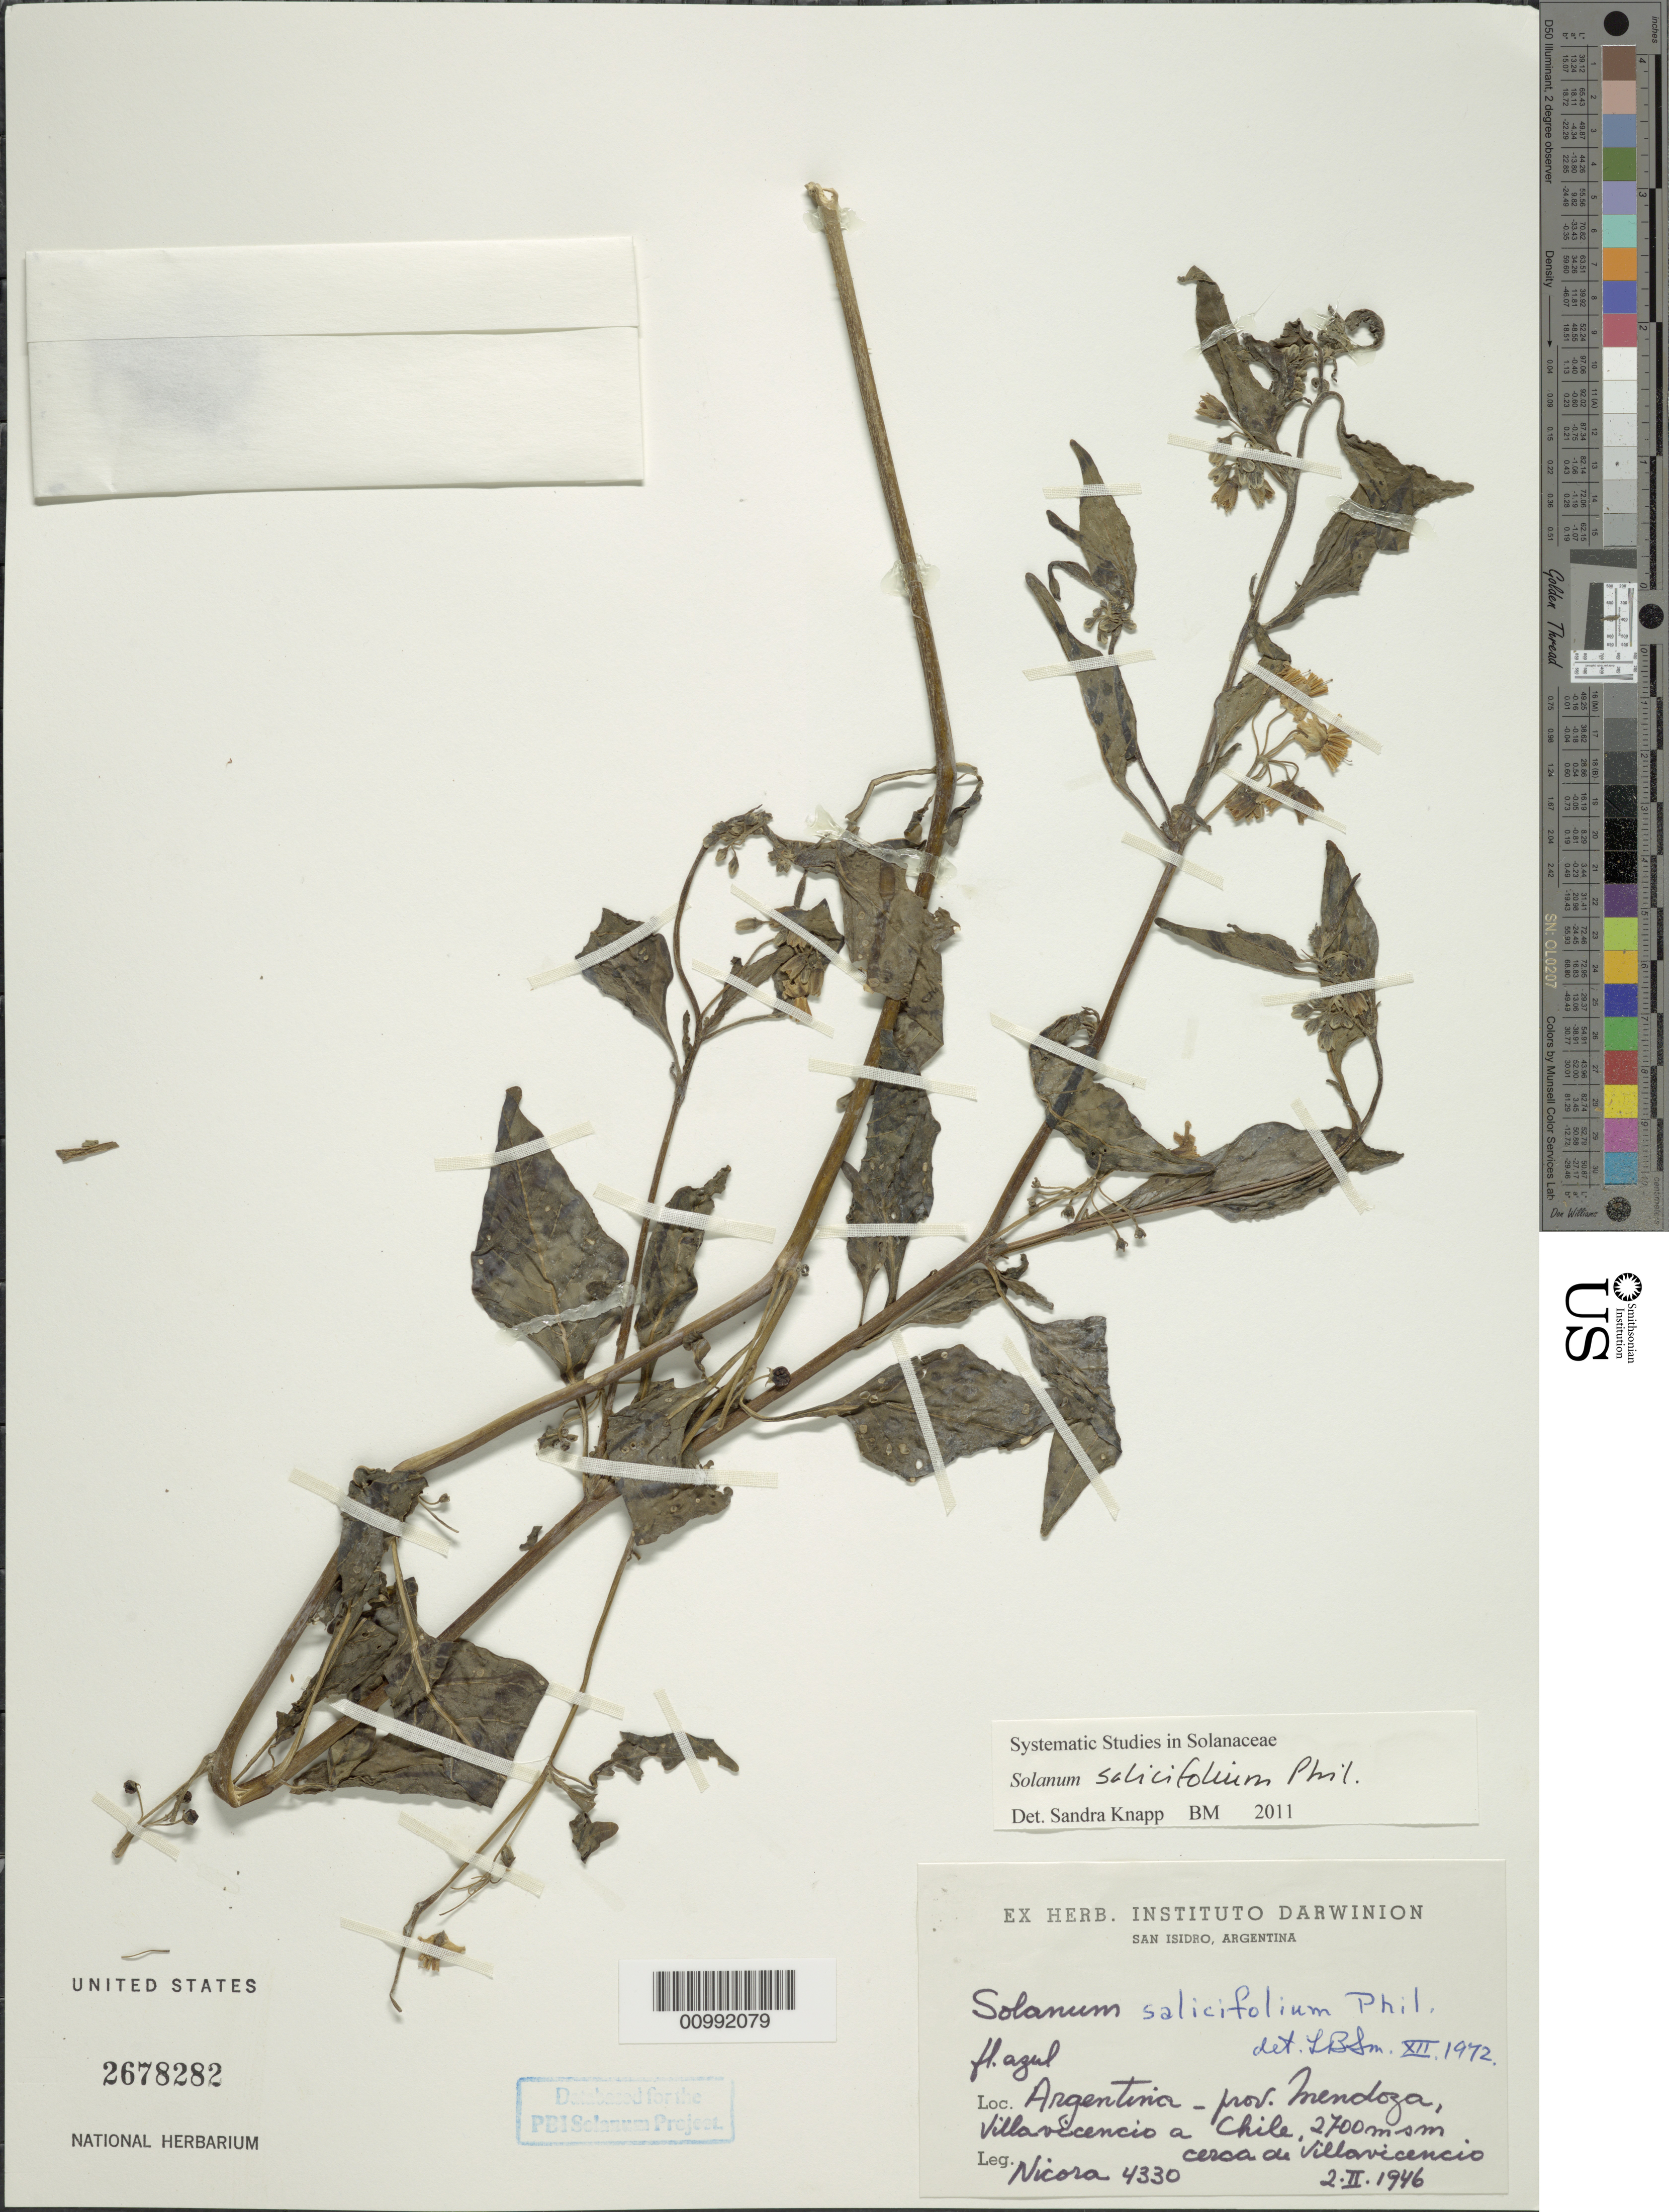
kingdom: Plantae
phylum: Tracheophyta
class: Magnoliopsida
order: Solanales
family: Solanaceae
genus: Solanum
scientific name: Solanum salicifolium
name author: Phil.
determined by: Knapp, S. D.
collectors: E. G. Nicora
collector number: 4330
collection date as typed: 2 Feb 1946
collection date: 1946-02-02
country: Argentina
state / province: Mendoza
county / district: Las Heras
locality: via Villavicencio a Chile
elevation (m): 1700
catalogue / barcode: US 2678282